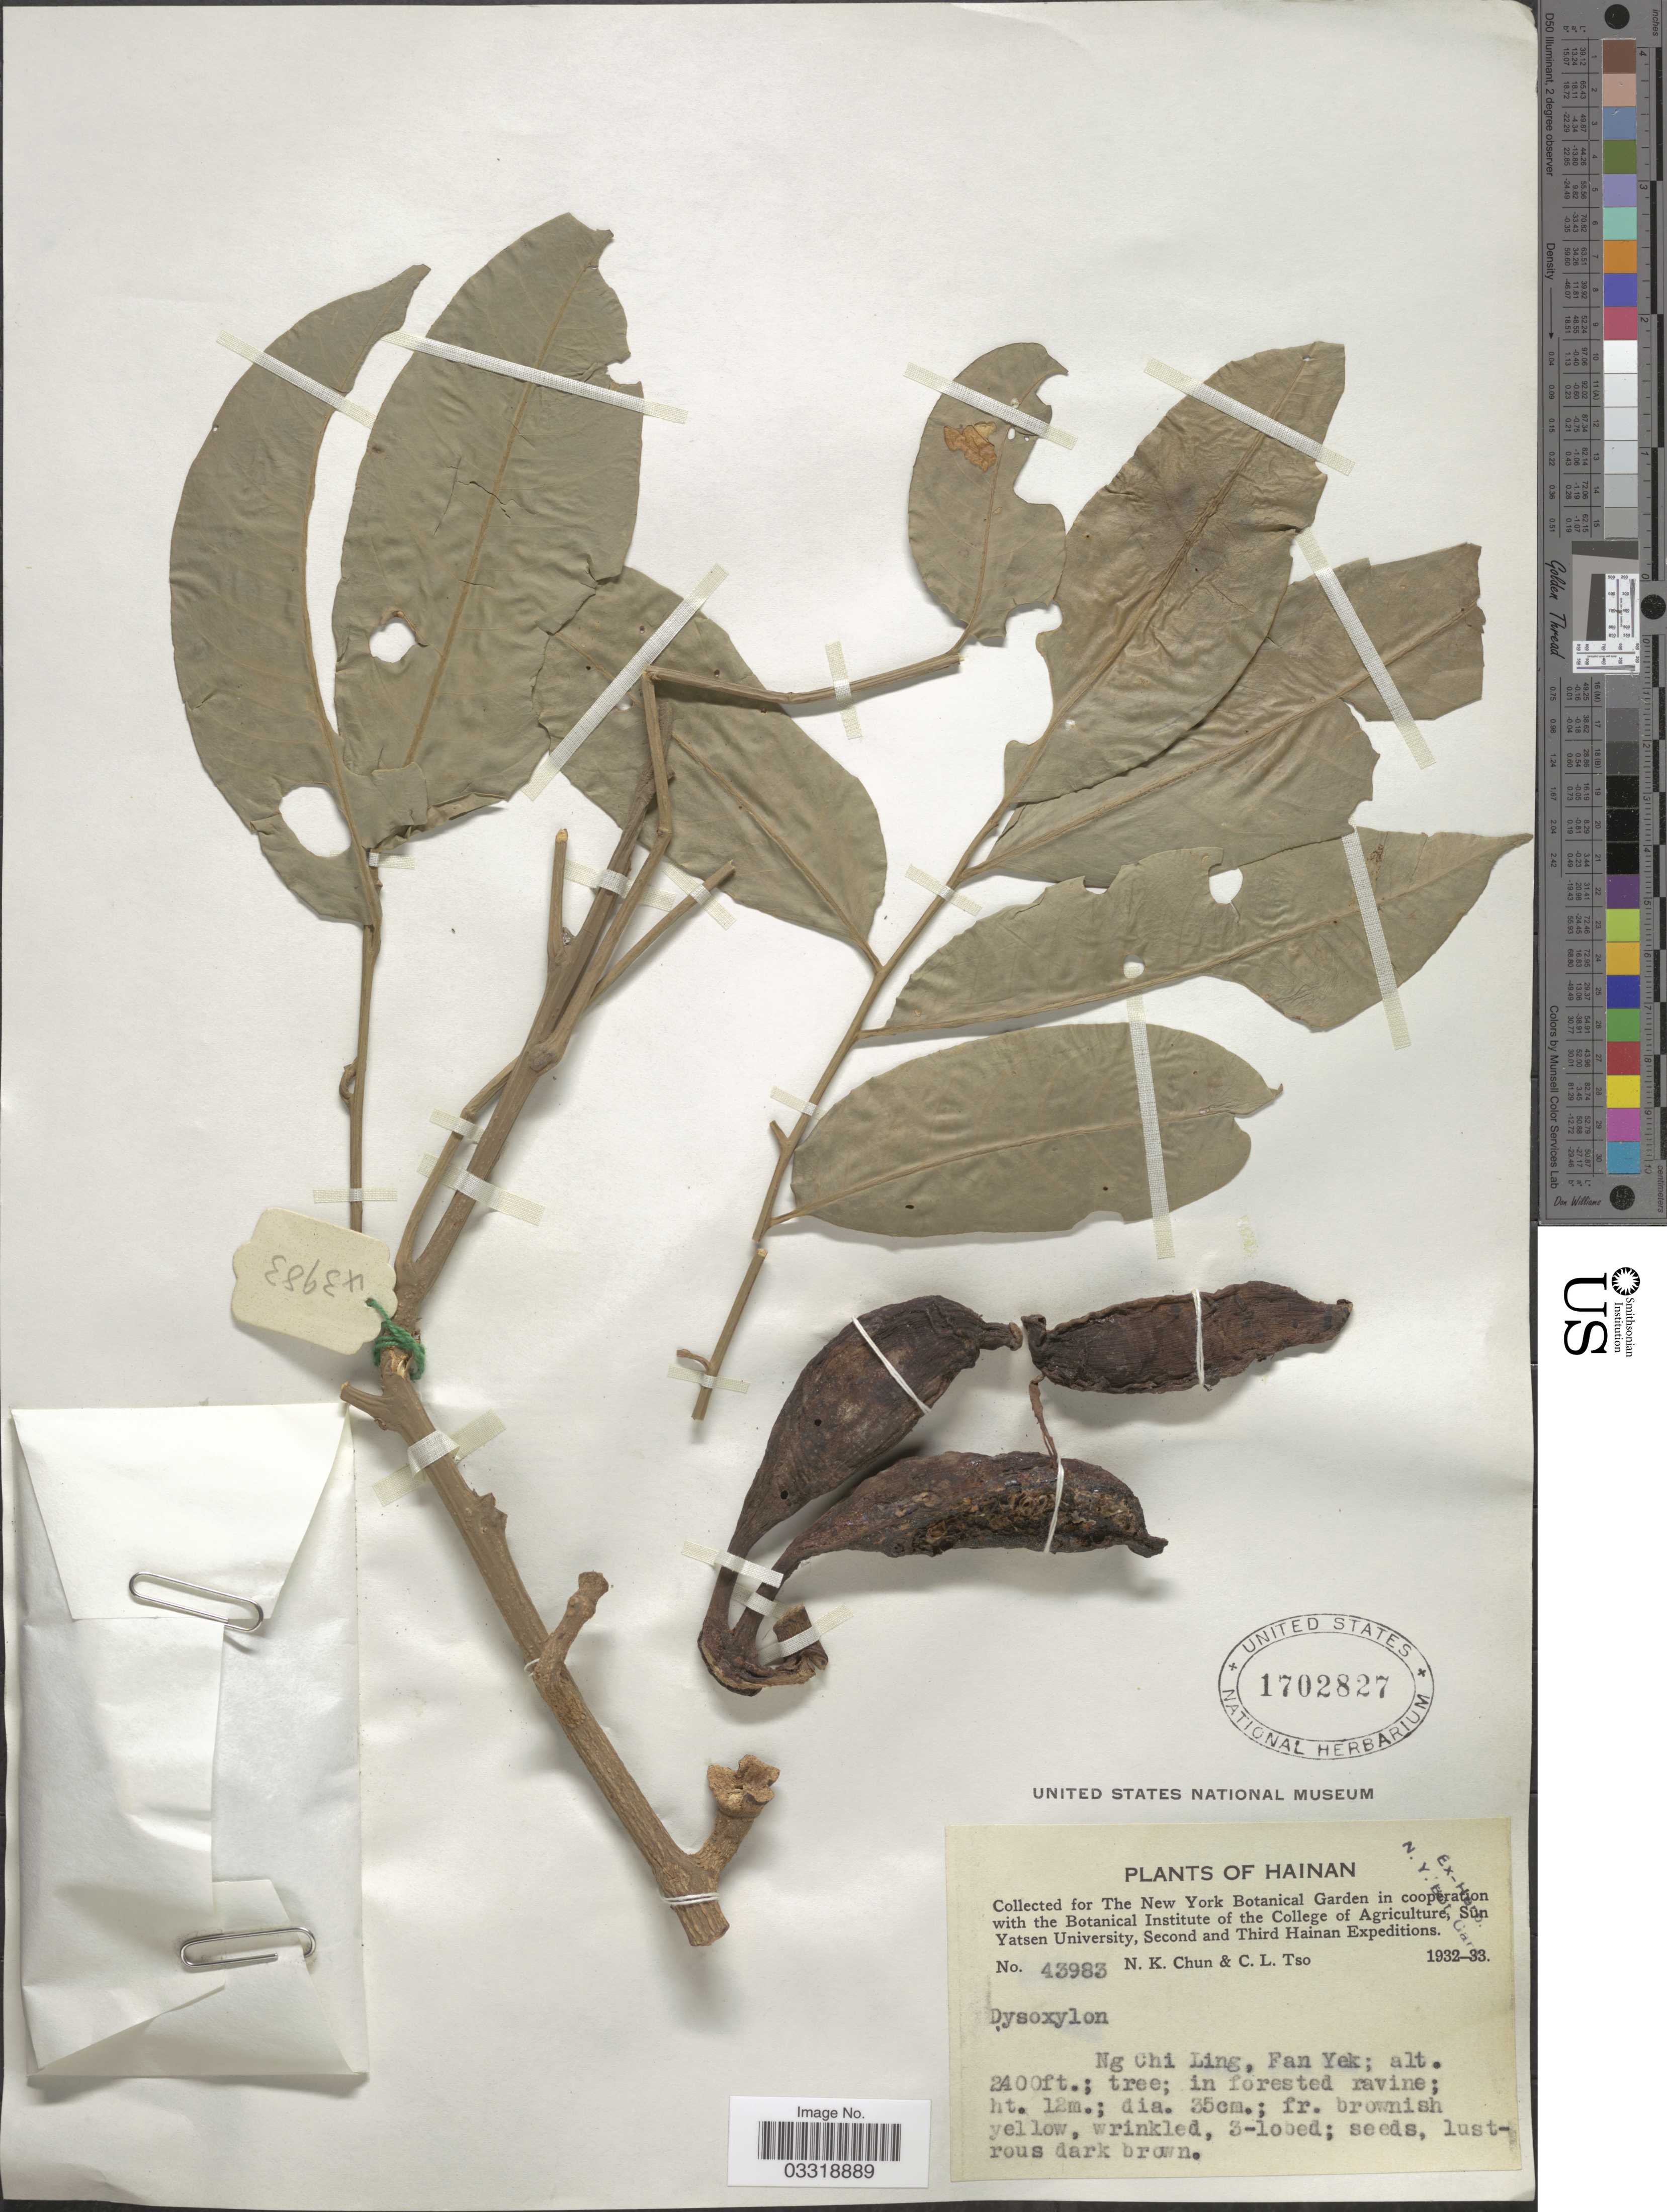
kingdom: Plantae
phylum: Tracheophyta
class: Magnoliopsida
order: Sapindales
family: Meliaceae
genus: Dysoxylum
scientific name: Dysoxylum sp.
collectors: N. K. Chun & C. Tso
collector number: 43983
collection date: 1932/1933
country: China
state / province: Hainan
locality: Ng Chi Ling, Fan Yek.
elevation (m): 732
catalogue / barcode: US 1702827